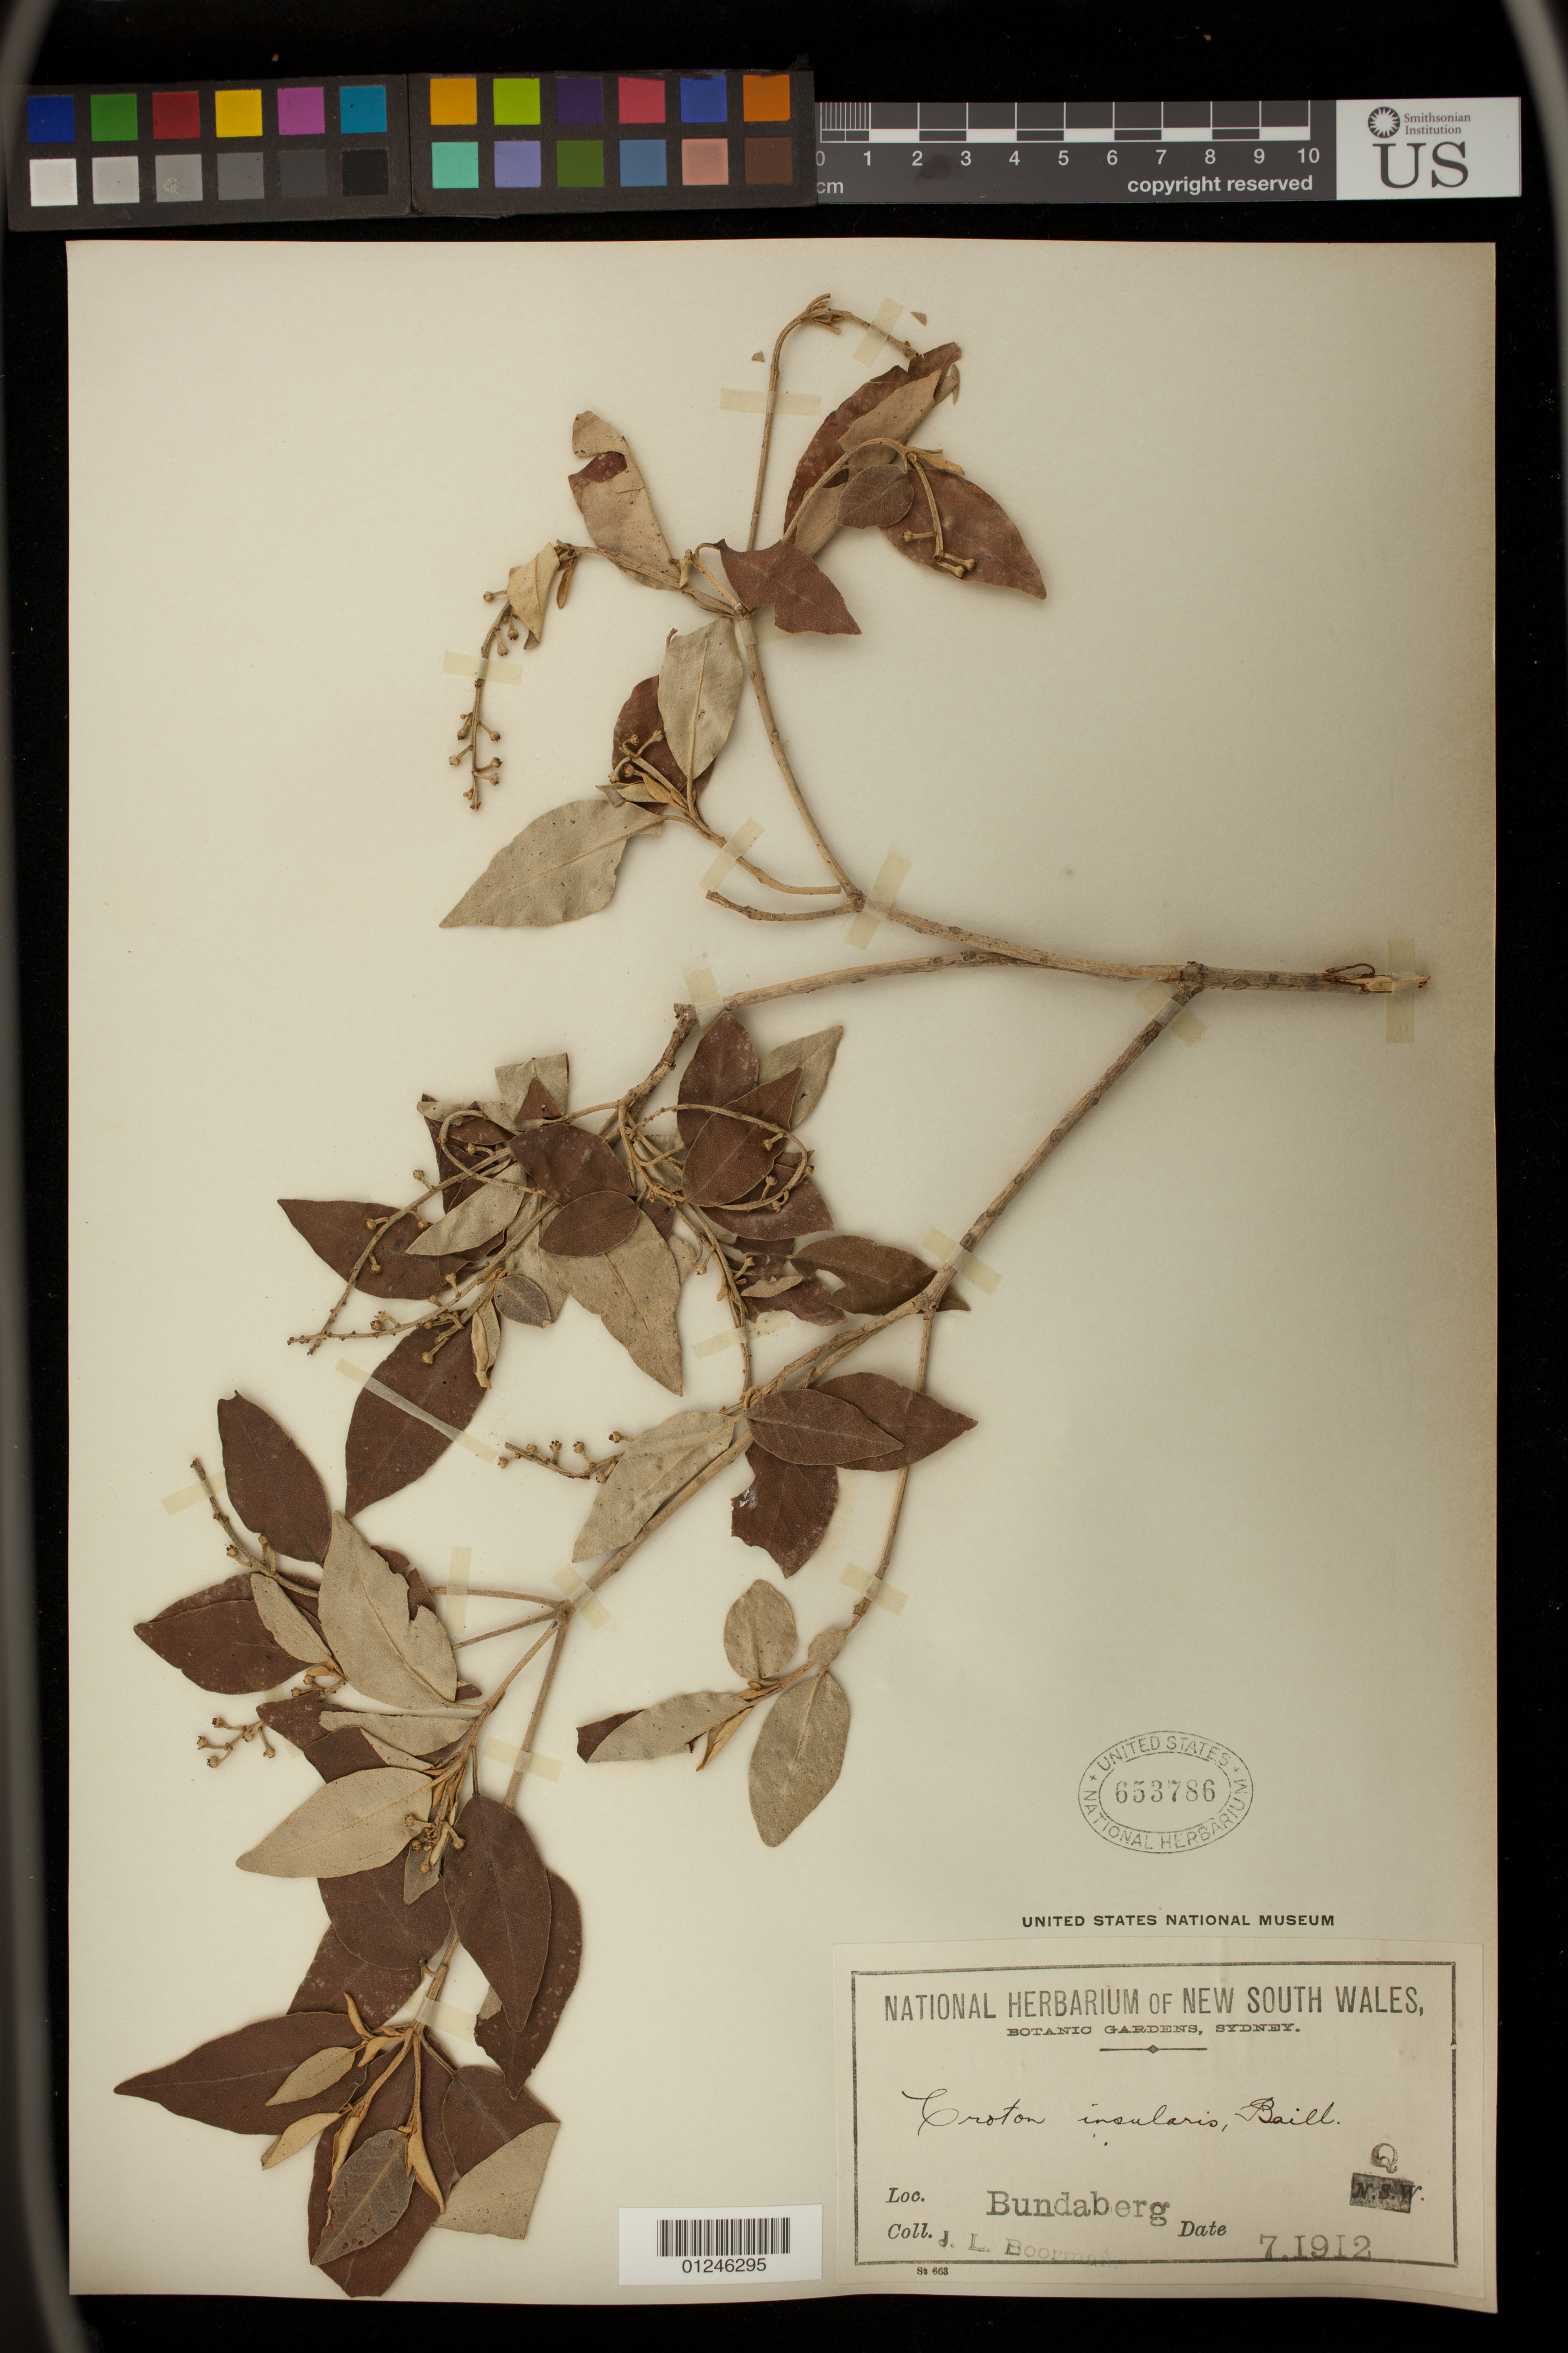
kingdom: Plantae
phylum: Tracheophyta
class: Magnoliopsida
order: Malpighiales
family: Euphorbiaceae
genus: Croton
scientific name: Croton insularis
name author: Baill.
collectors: J. Boorman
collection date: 1912-07-01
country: Australia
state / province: Queensland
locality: Bundaberg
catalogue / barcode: US 653786